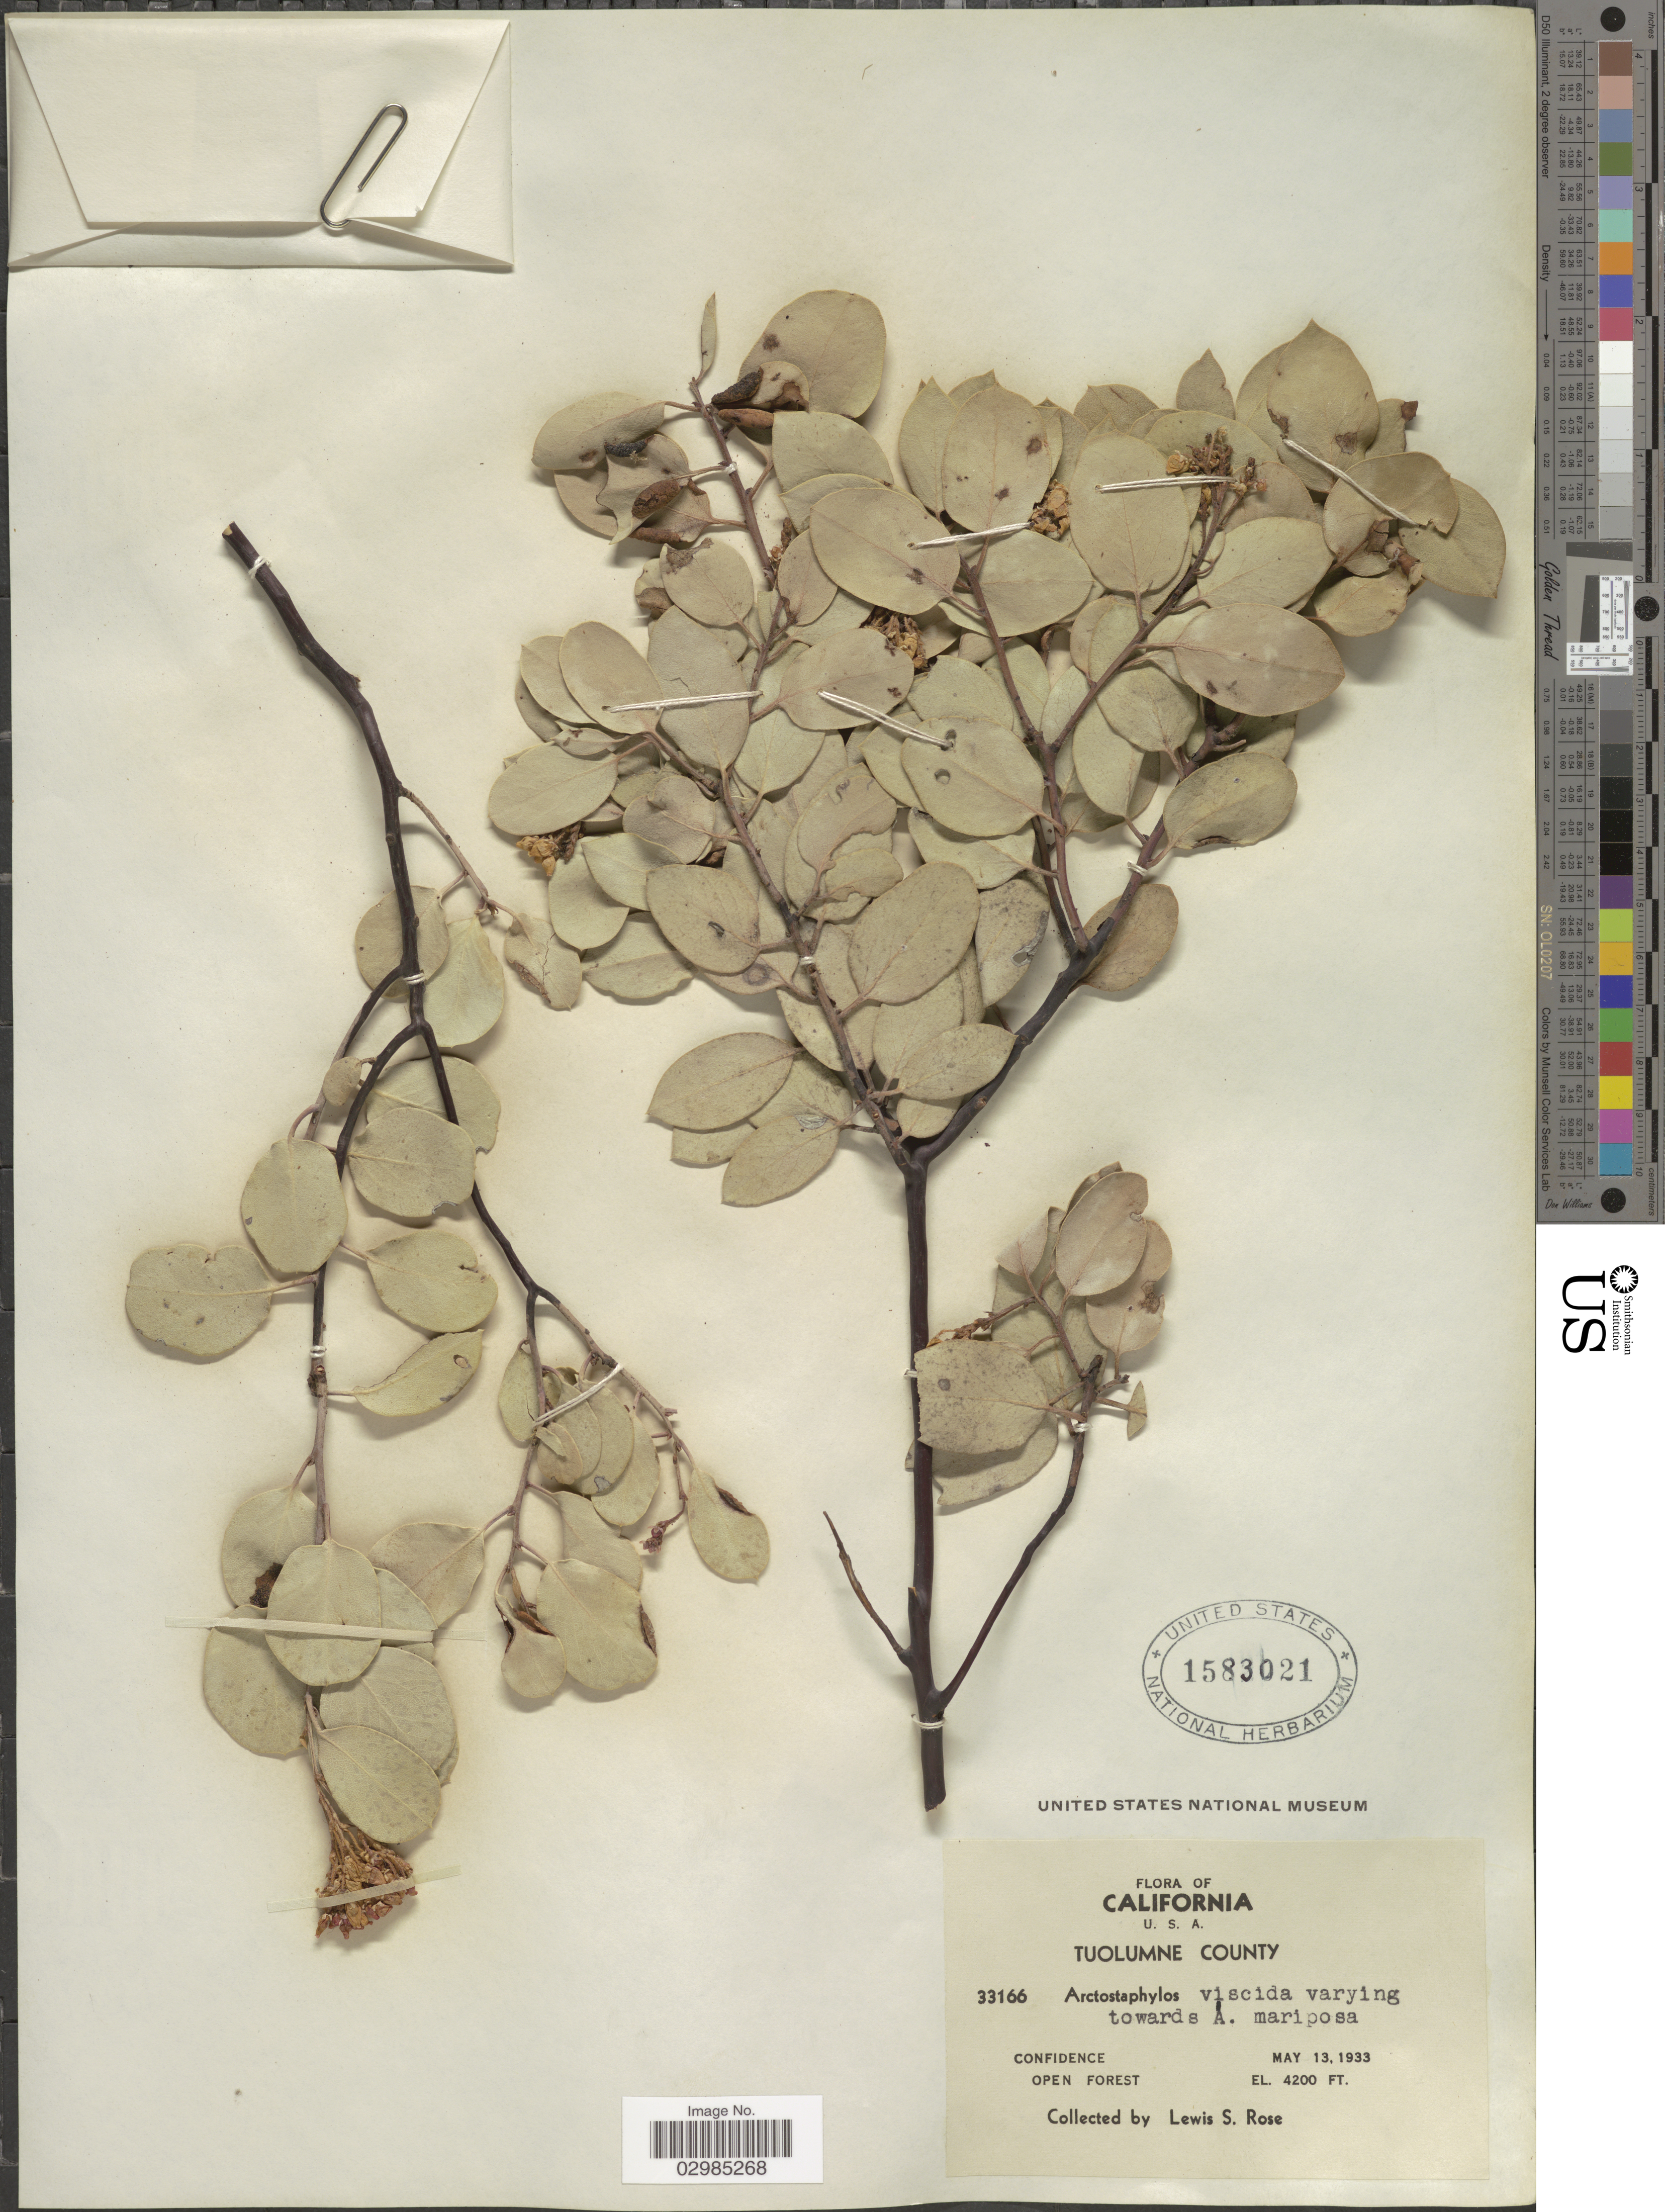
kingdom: Plantae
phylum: Tracheophyta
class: Magnoliopsida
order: Ericales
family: Ericaceae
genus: Arctostaphylos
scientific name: Arctostaphylos viscida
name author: Parry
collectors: L. S. Rose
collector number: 33166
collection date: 1933-05-13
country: United States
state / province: California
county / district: Tuolumne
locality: Tuolumne County. Confidence.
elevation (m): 1280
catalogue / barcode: US 1583021